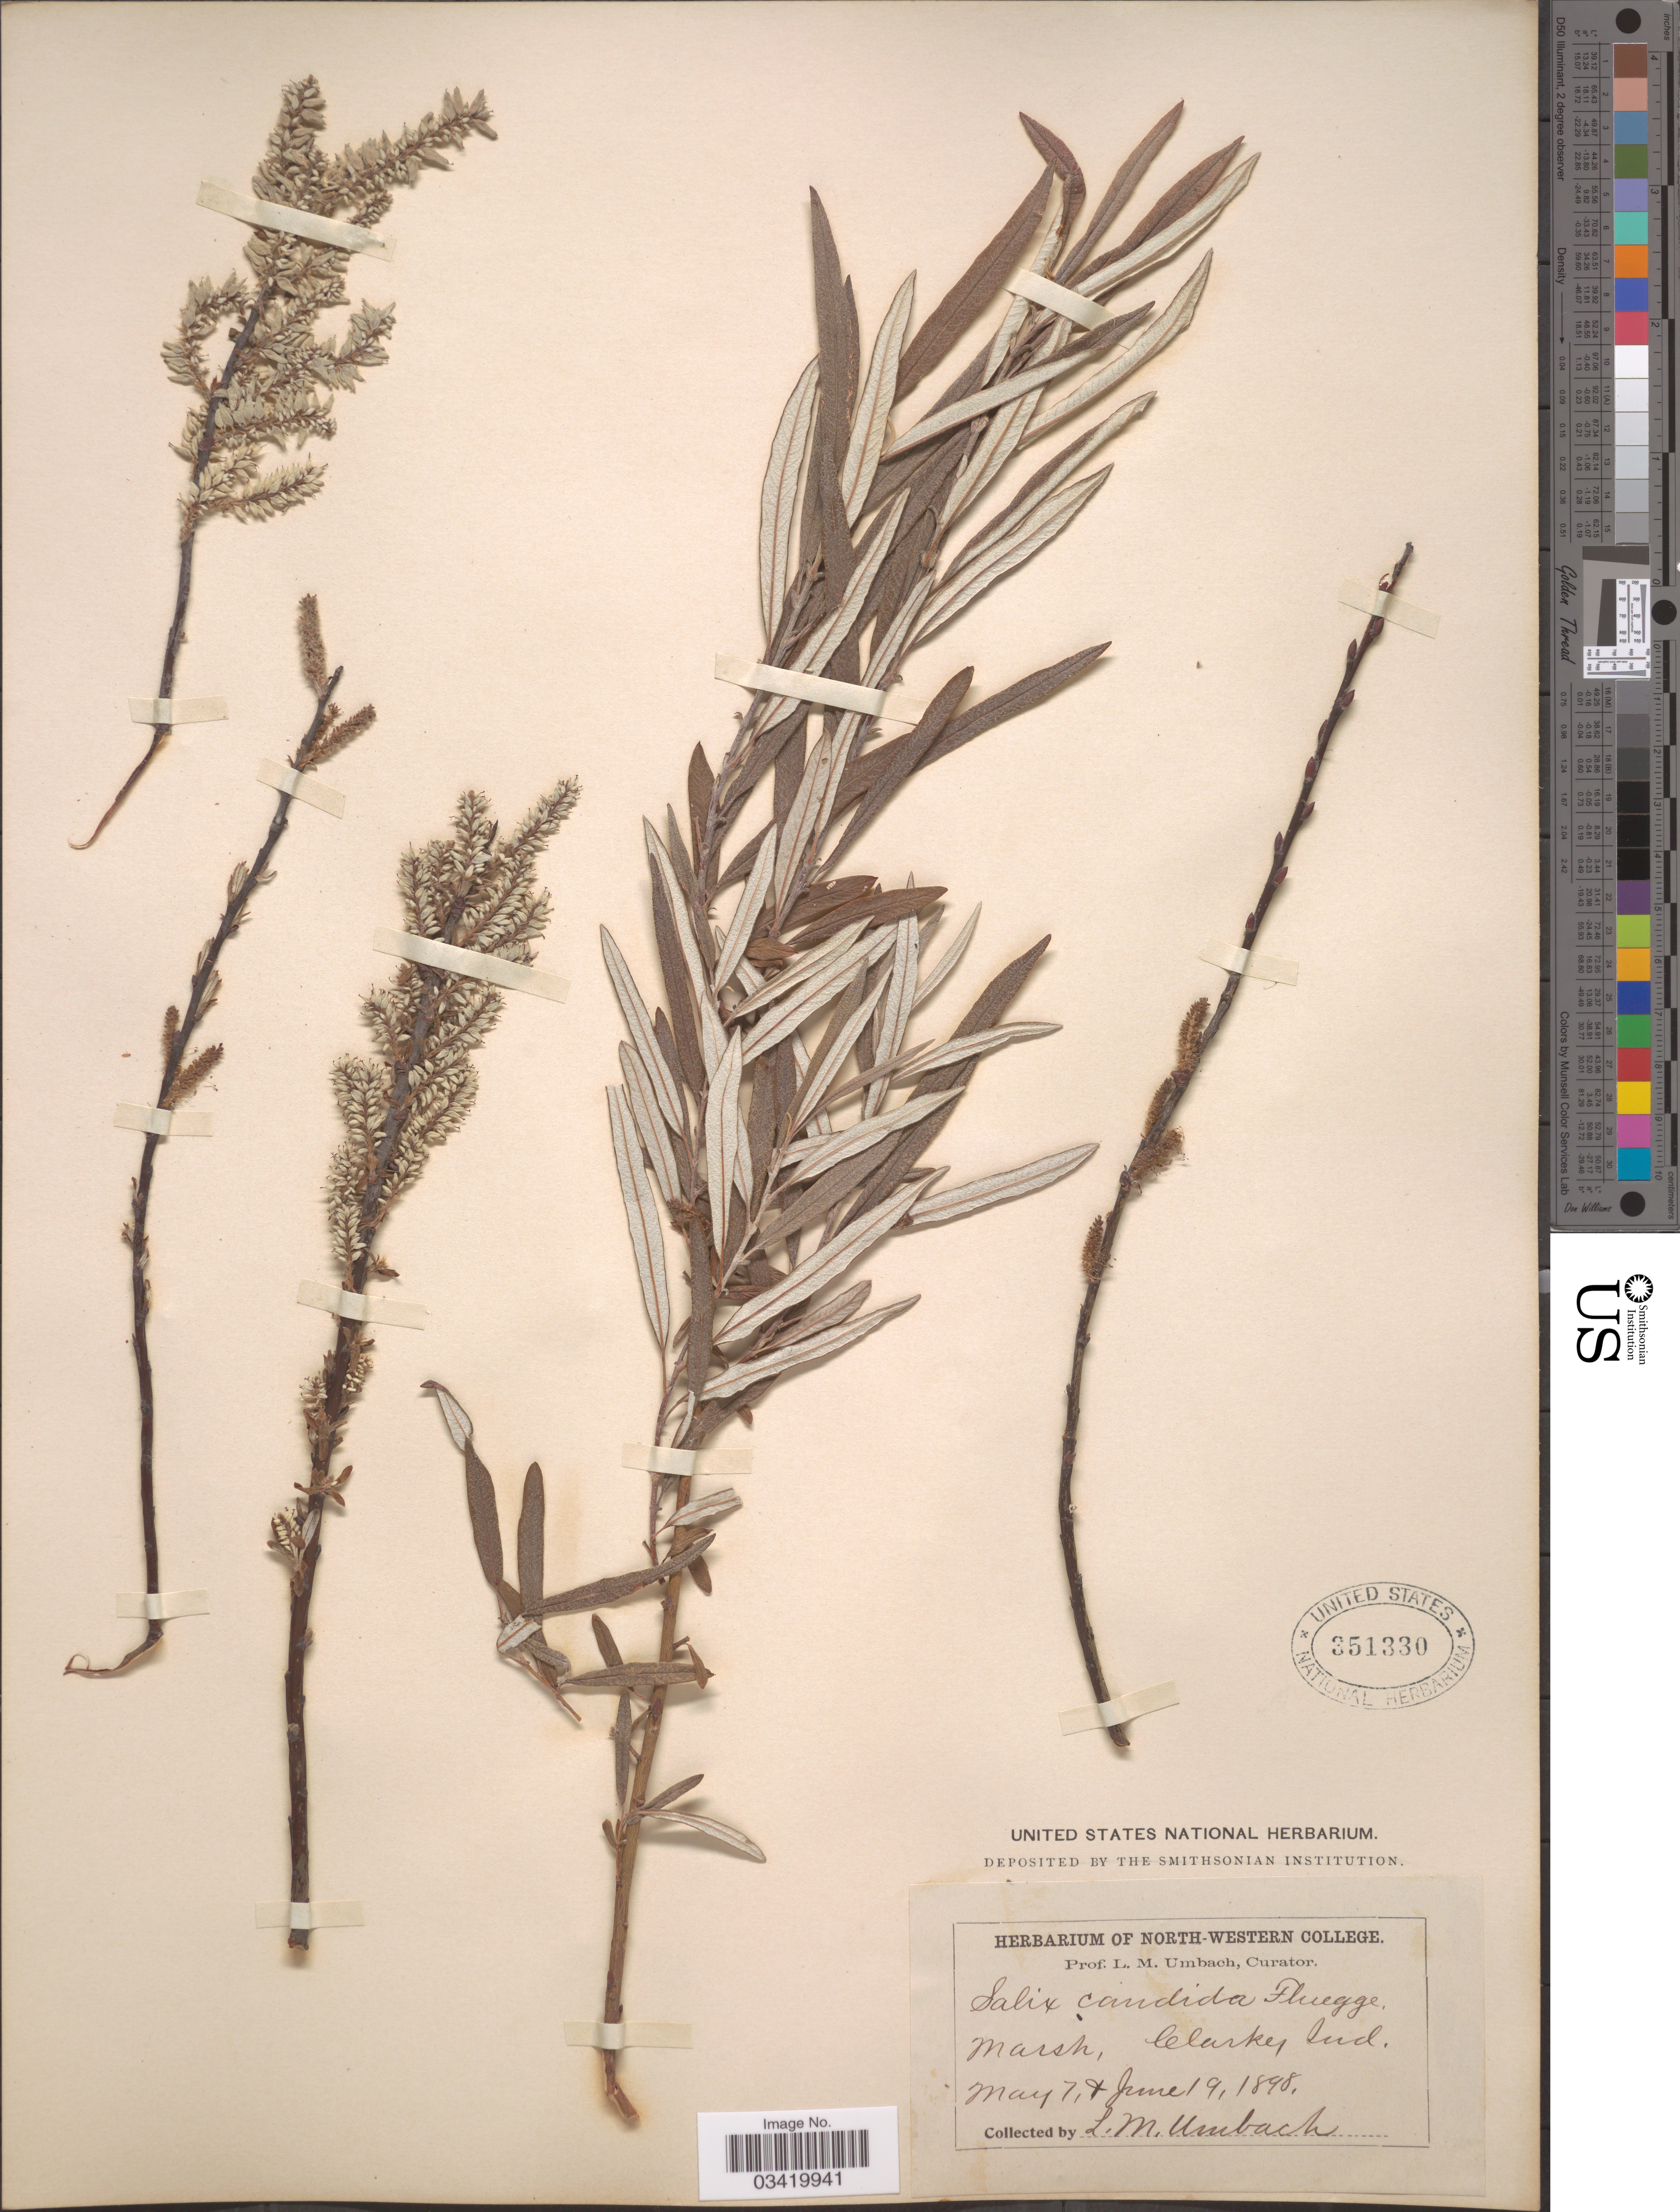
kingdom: Plantae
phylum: Tracheophyta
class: Magnoliopsida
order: Malpighiales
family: Salicaceae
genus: Salix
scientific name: Salix candida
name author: Flüggé ex Willd.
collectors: L. M. Umbach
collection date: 1898-05-07/1898-06-19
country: United States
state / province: Indiana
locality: Clarke.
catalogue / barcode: US 351330